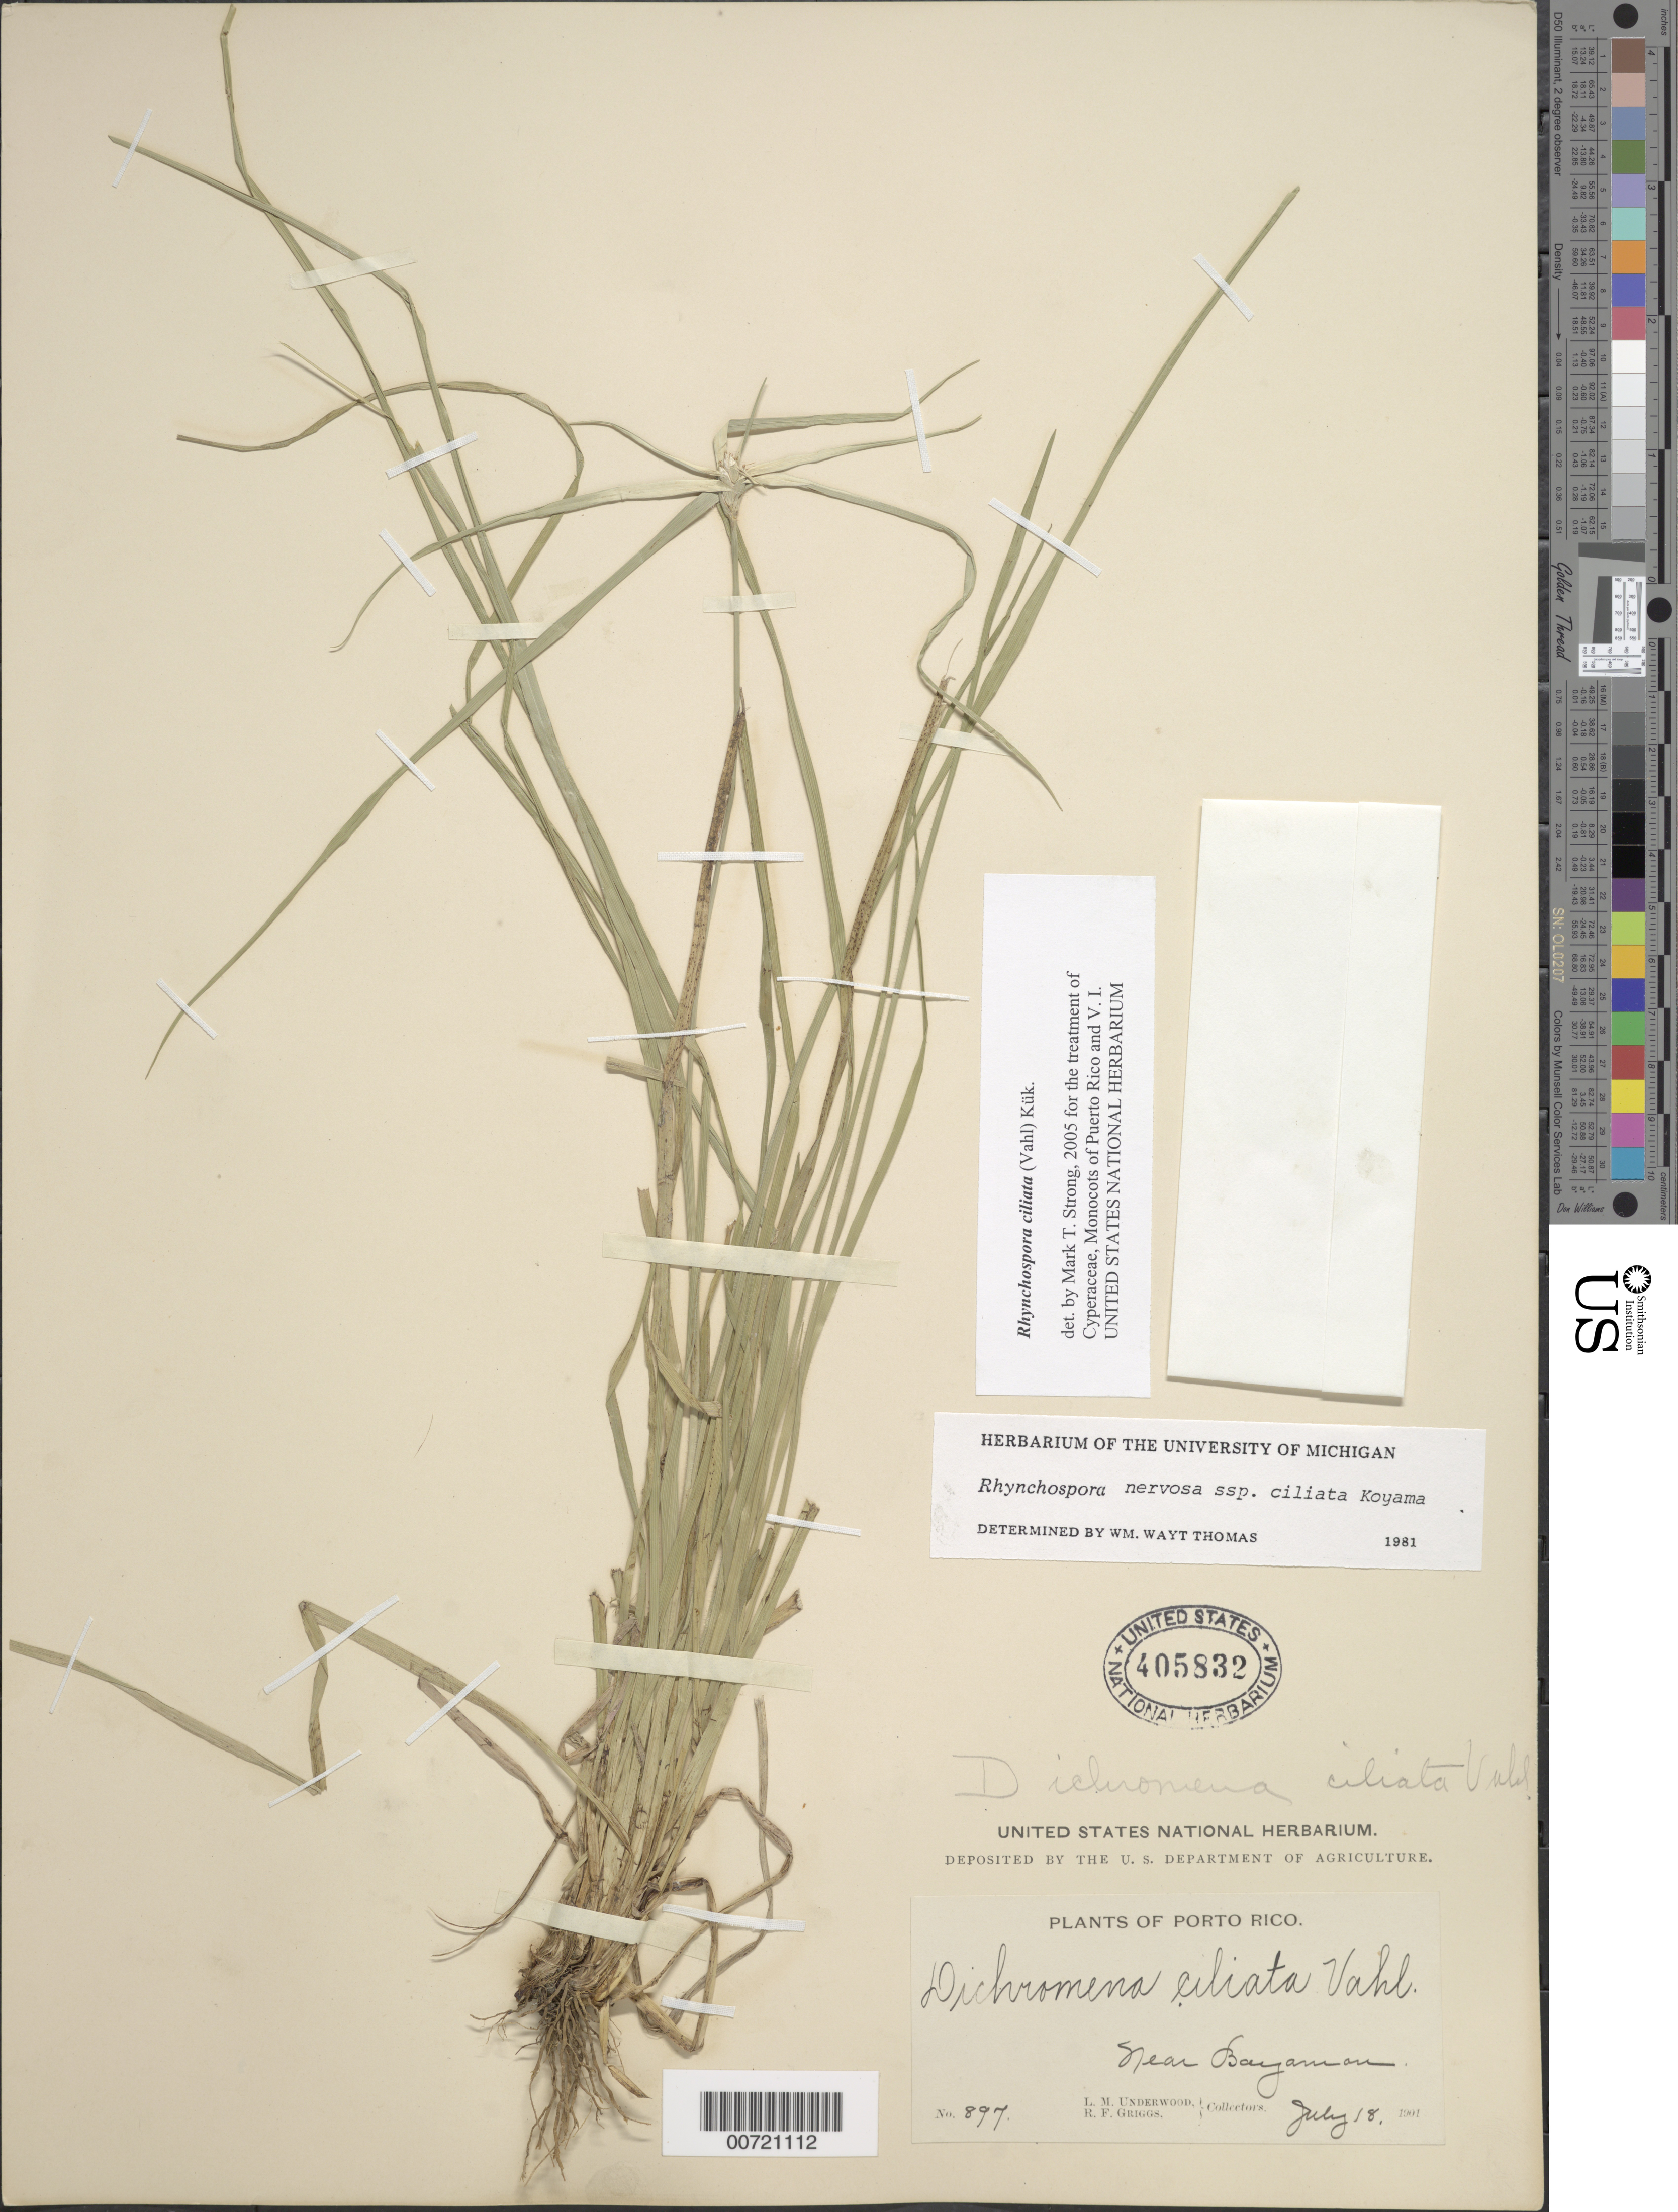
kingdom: Plantae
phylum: Tracheophyta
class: Liliopsida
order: Poales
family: Cyperaceae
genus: Rhynchospora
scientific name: Rhynchospora ciliata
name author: (G. Mey.) Kük.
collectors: L. M. Underwood & R. F. Griggs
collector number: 897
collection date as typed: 18 Jul 1901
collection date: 1901-07-18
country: Puerto Rico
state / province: Bayamón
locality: Near Bayamón.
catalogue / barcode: US 405832